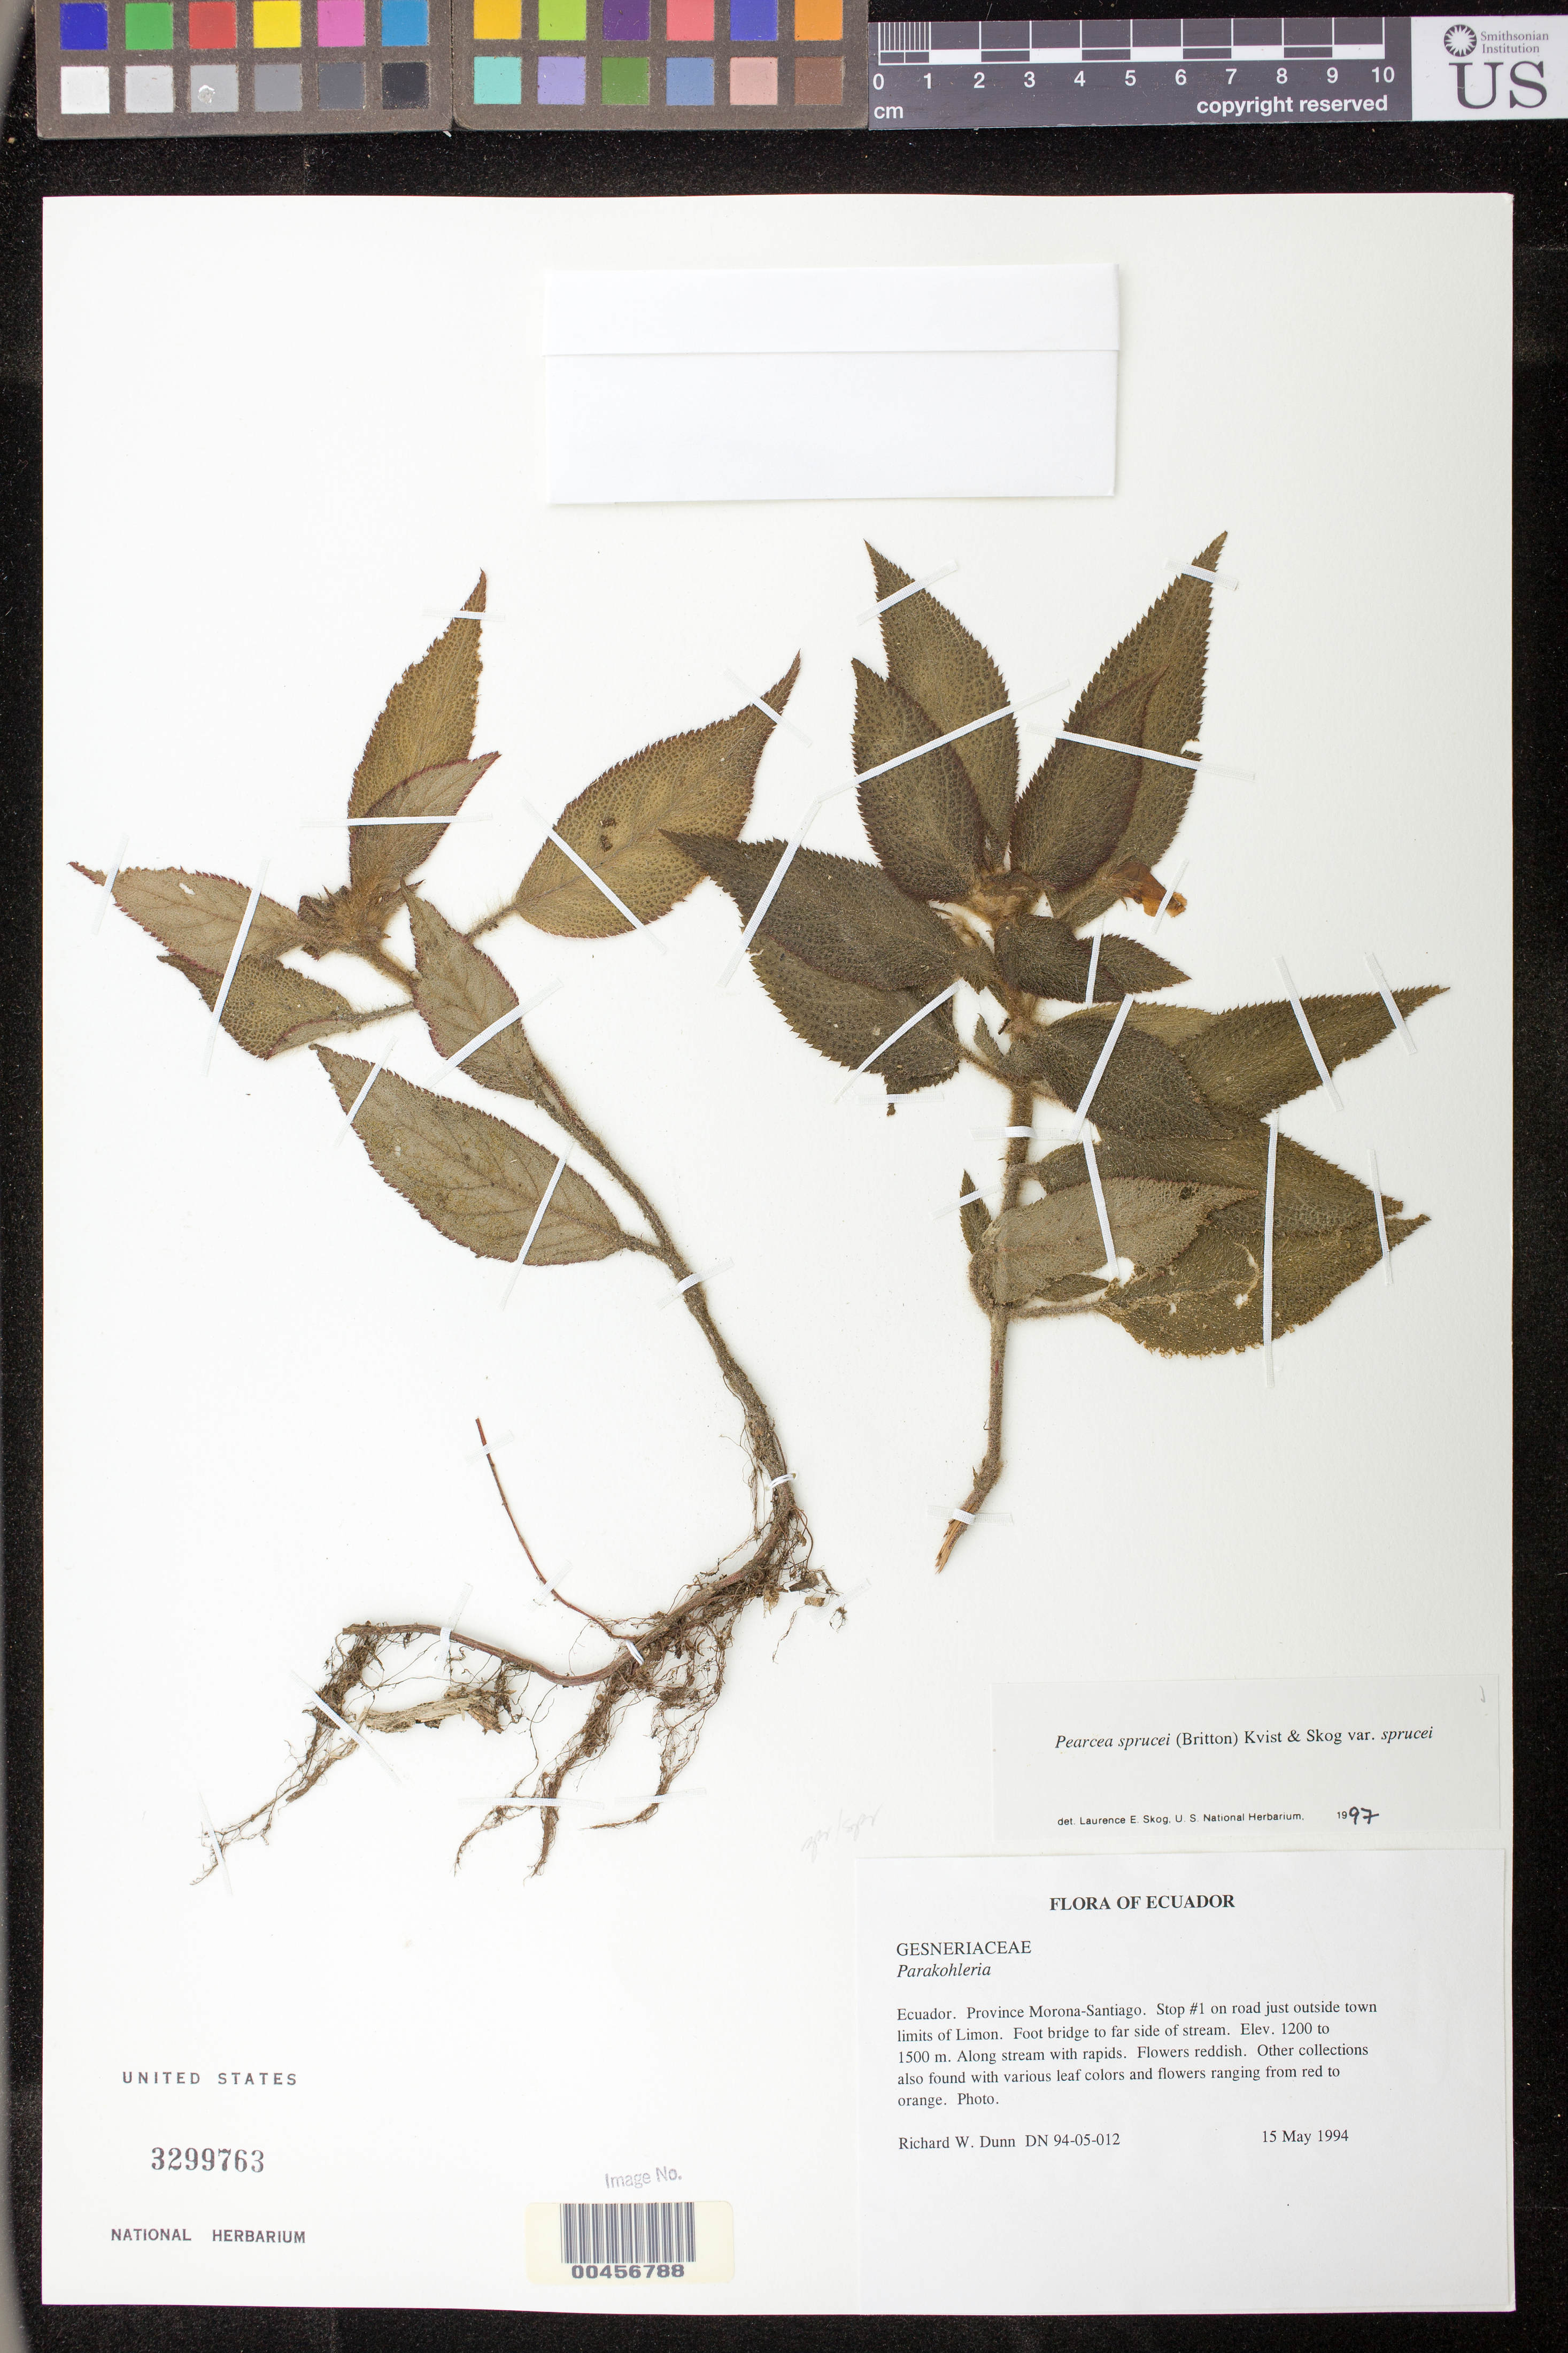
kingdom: Plantae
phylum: Tracheophyta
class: Magnoliopsida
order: Lamiales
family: Gesneriaceae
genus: Pearcea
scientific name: Pearcea sprucei var. sprucei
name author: (Britton ex Rusby) L.P. Kvist & L.E. Skog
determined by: Skog, Laurence E.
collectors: R. Dunn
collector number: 9405012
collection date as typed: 15 May 1994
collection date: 1994-05-15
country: Ecuador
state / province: Morona-Santiago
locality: Limon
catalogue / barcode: US 3299763